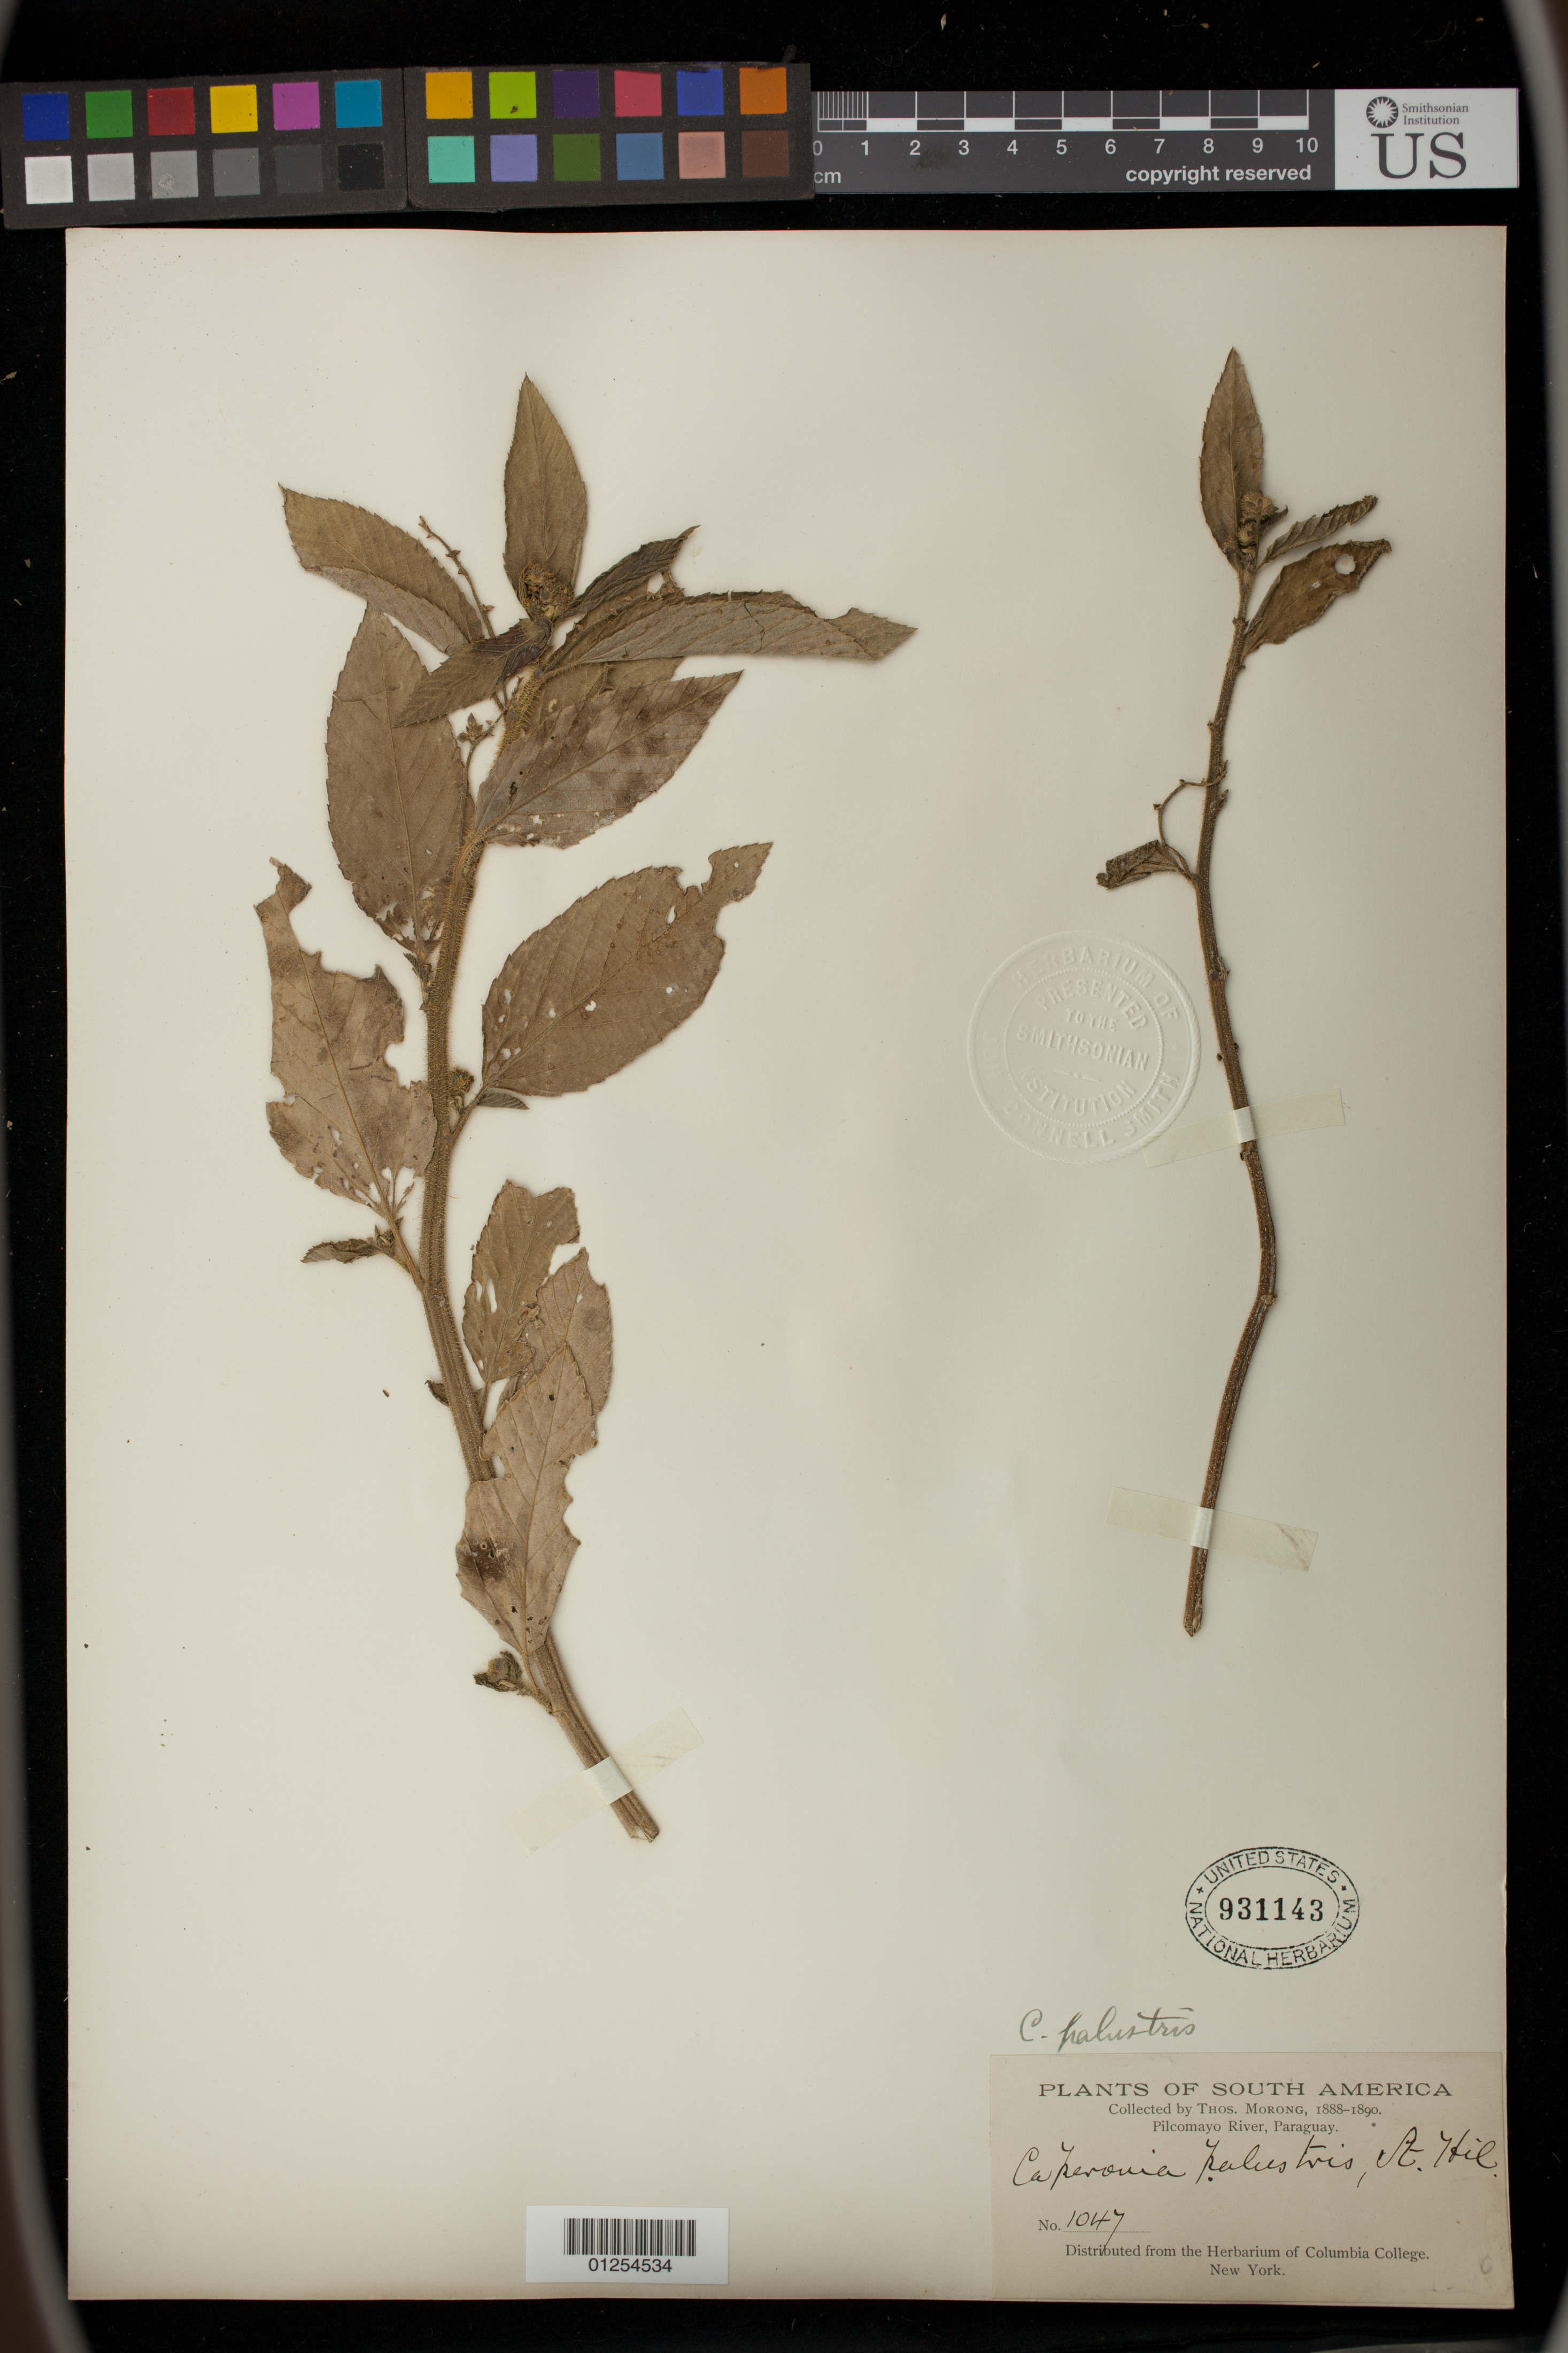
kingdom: Plantae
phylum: Tracheophyta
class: Magnoliopsida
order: Malpighiales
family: Euphorbiaceae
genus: Caperonia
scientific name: Caperonia palustris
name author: (L.) A. St.-Hil.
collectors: T. Morong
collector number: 1047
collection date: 1888/1890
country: Paraguay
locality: Pilcomayo River.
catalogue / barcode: US 931143